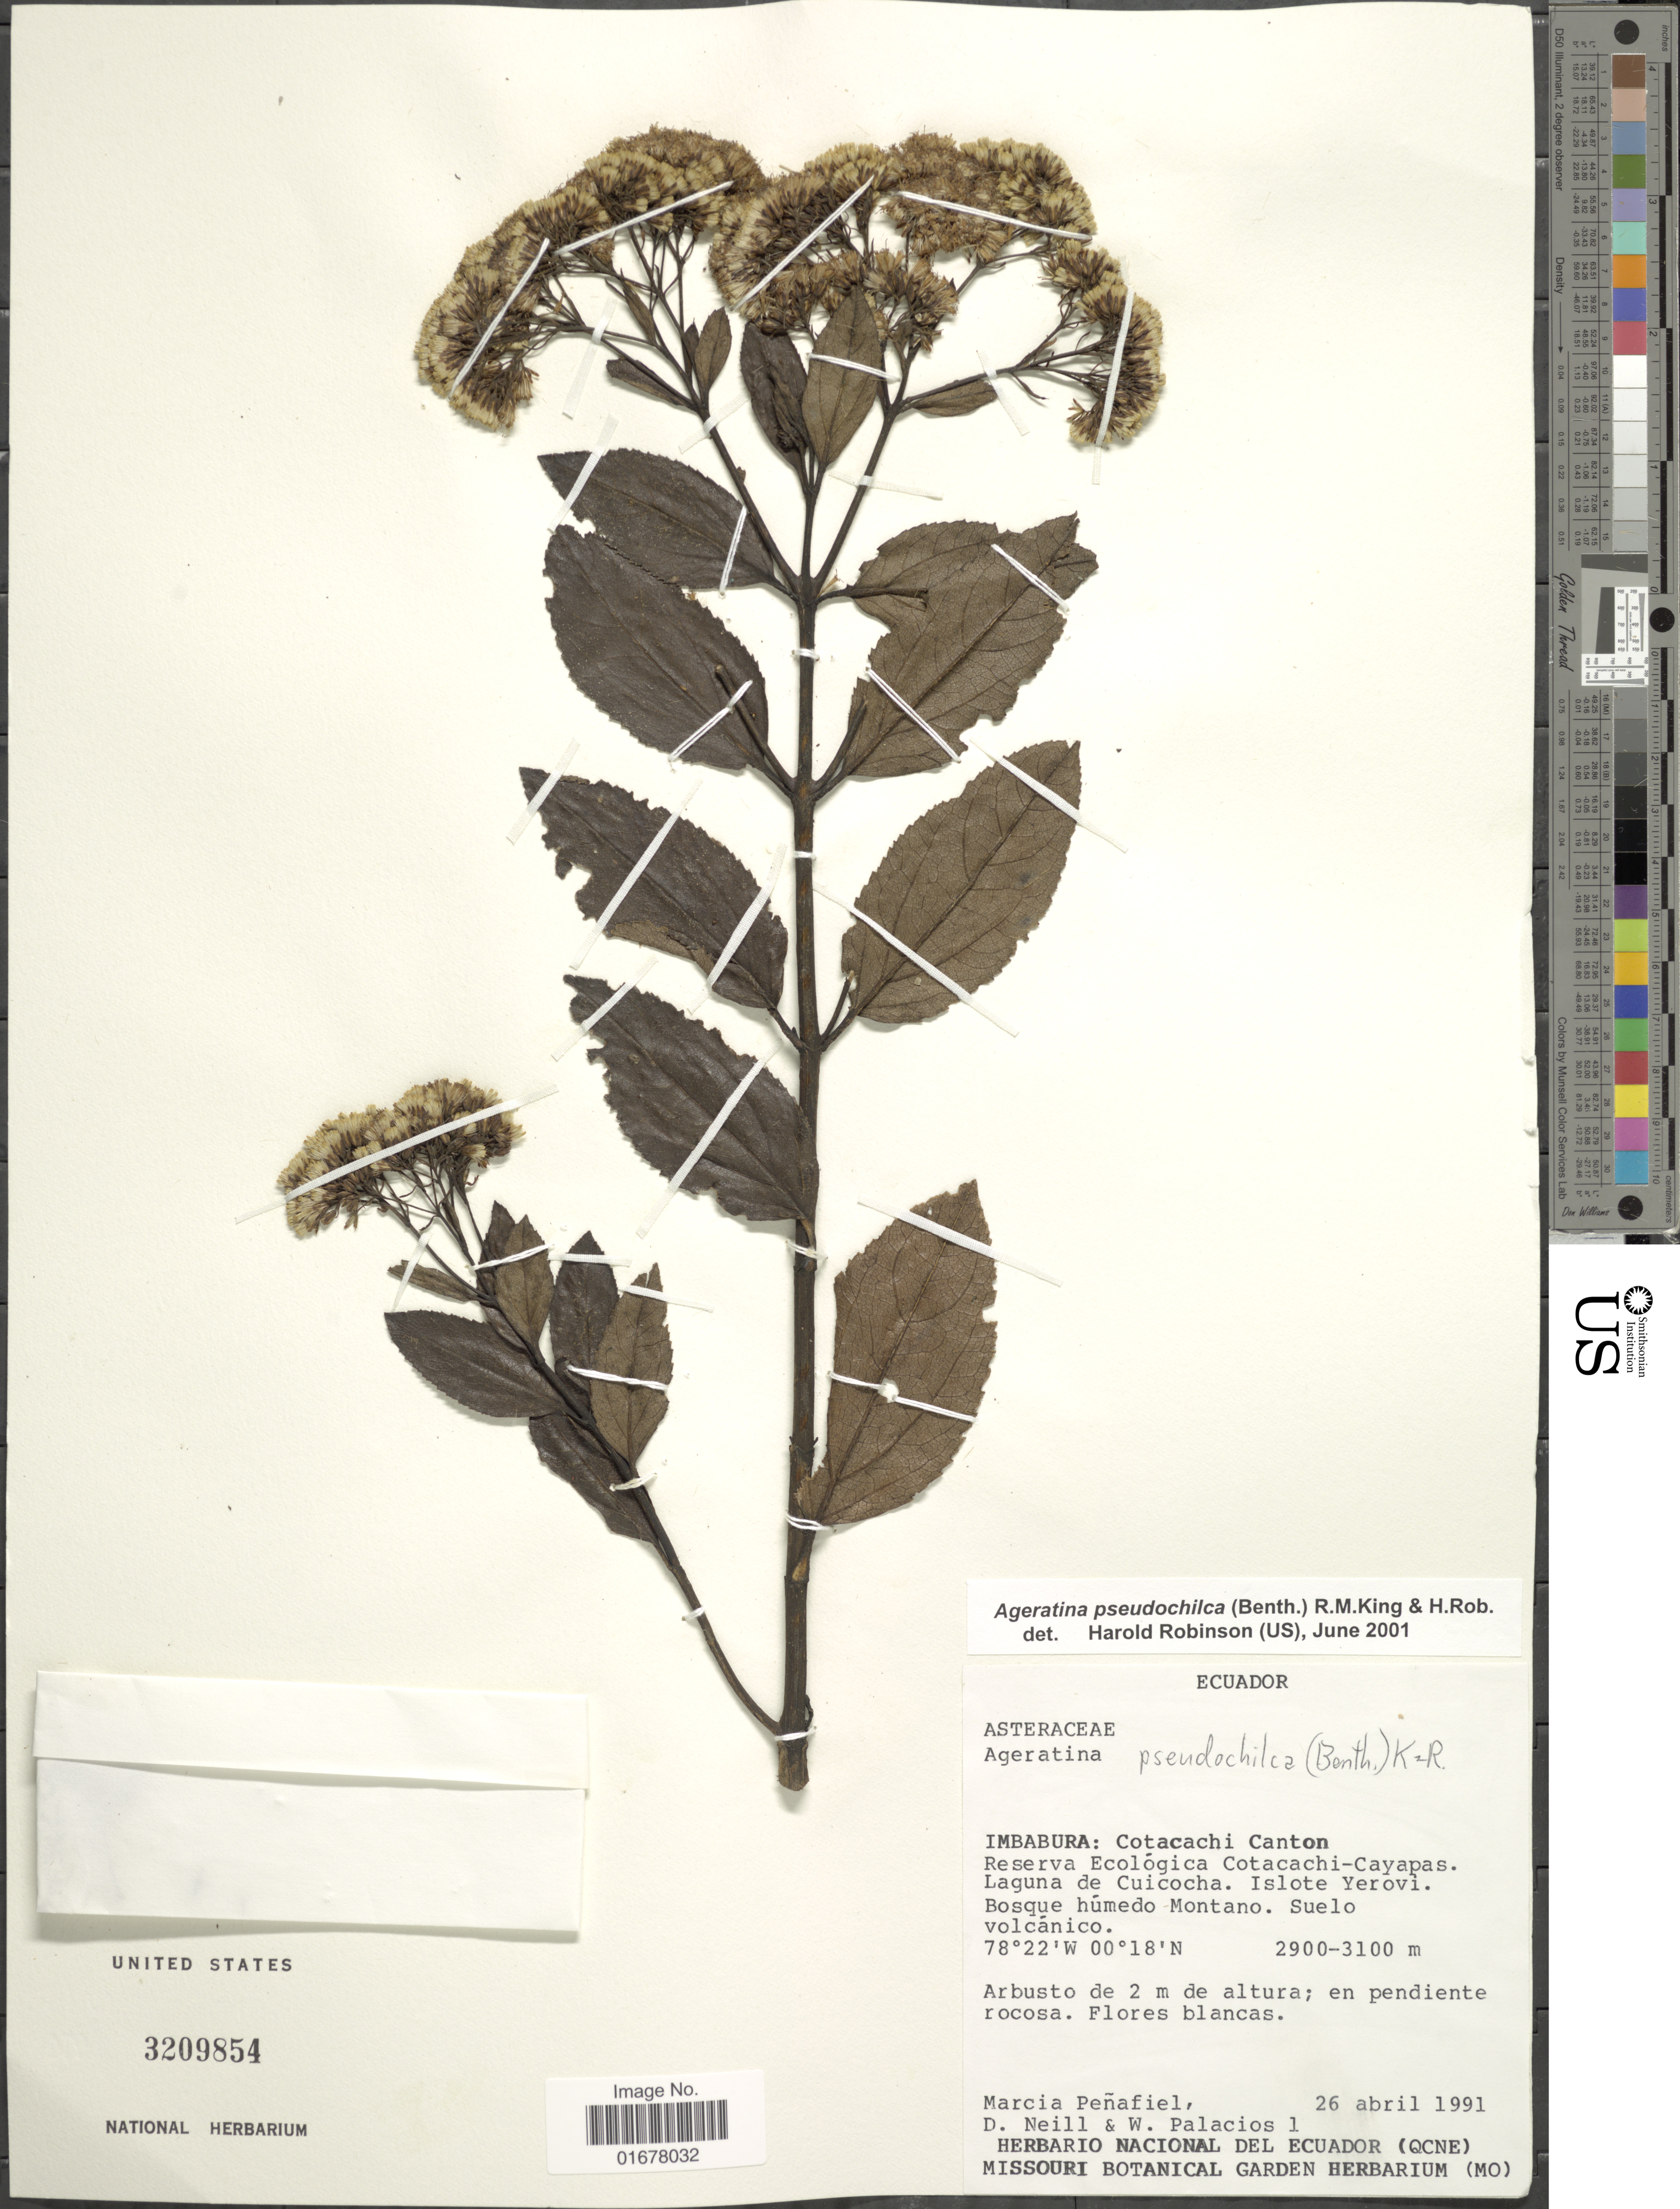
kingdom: Plantae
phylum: Tracheophyta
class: Magnoliopsida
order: Asterales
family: Asteraceae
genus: Ageratina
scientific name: Ageratina pseudochilca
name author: (Benth.) R.M. King & H. Rob.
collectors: M. Penafiel, D. Neill & W. Palacios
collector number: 1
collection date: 1991-04-26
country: Ecuador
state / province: Imbabura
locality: Imbabura: Cotacachi Canton, Reserva Ecologica Cotacachi-Cayapas, Laguna de Cuicocha, Islote Yerovi, Bosque humedo Montano, Suelo volcanico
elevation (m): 2900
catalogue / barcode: US 3209854